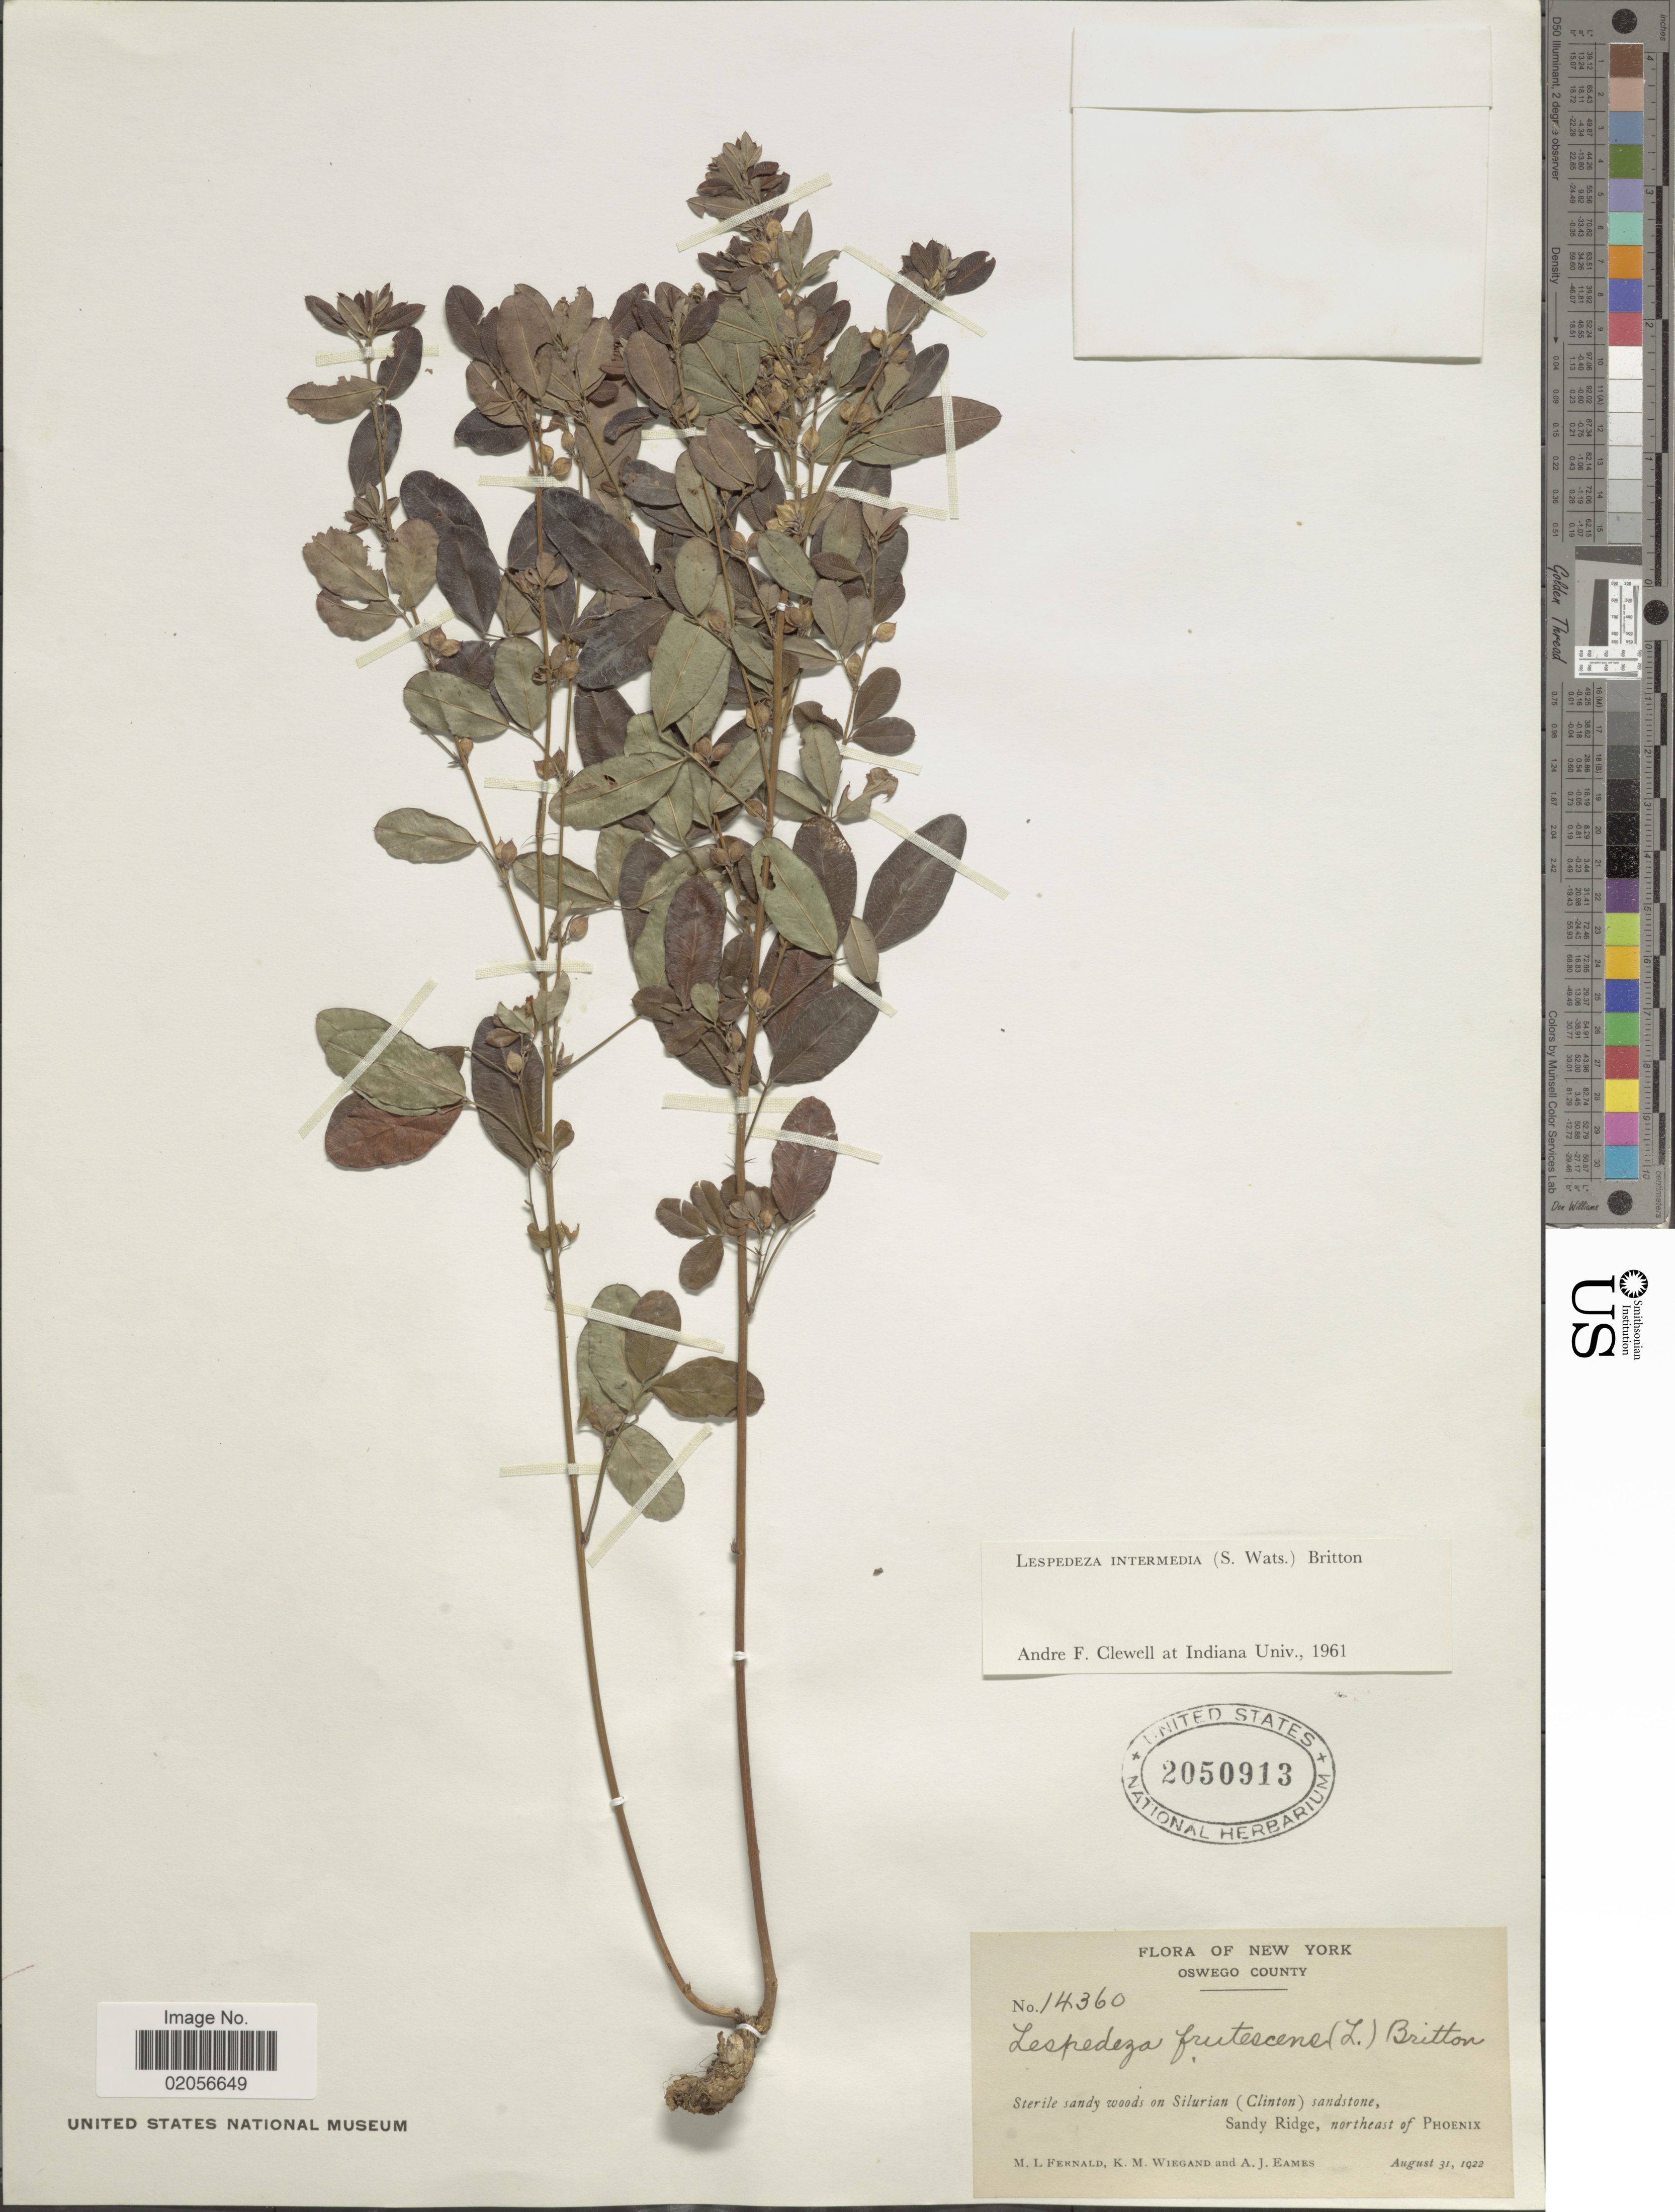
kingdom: Plantae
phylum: Tracheophyta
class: Magnoliopsida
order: Fabales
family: Fabaceae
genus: Lespedeza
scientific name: Lespedeza intermedia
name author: (S. Watson) Britton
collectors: M. L. Fernald, K. M. Wiegand & A. J. Eames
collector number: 14360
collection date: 1922-08-31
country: United States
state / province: New York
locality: Oswego County, Sterile sandy woods on Silurian (Clinton) sandstone, Sandy Ridge, northeast of Phoenix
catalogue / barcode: US 2050913